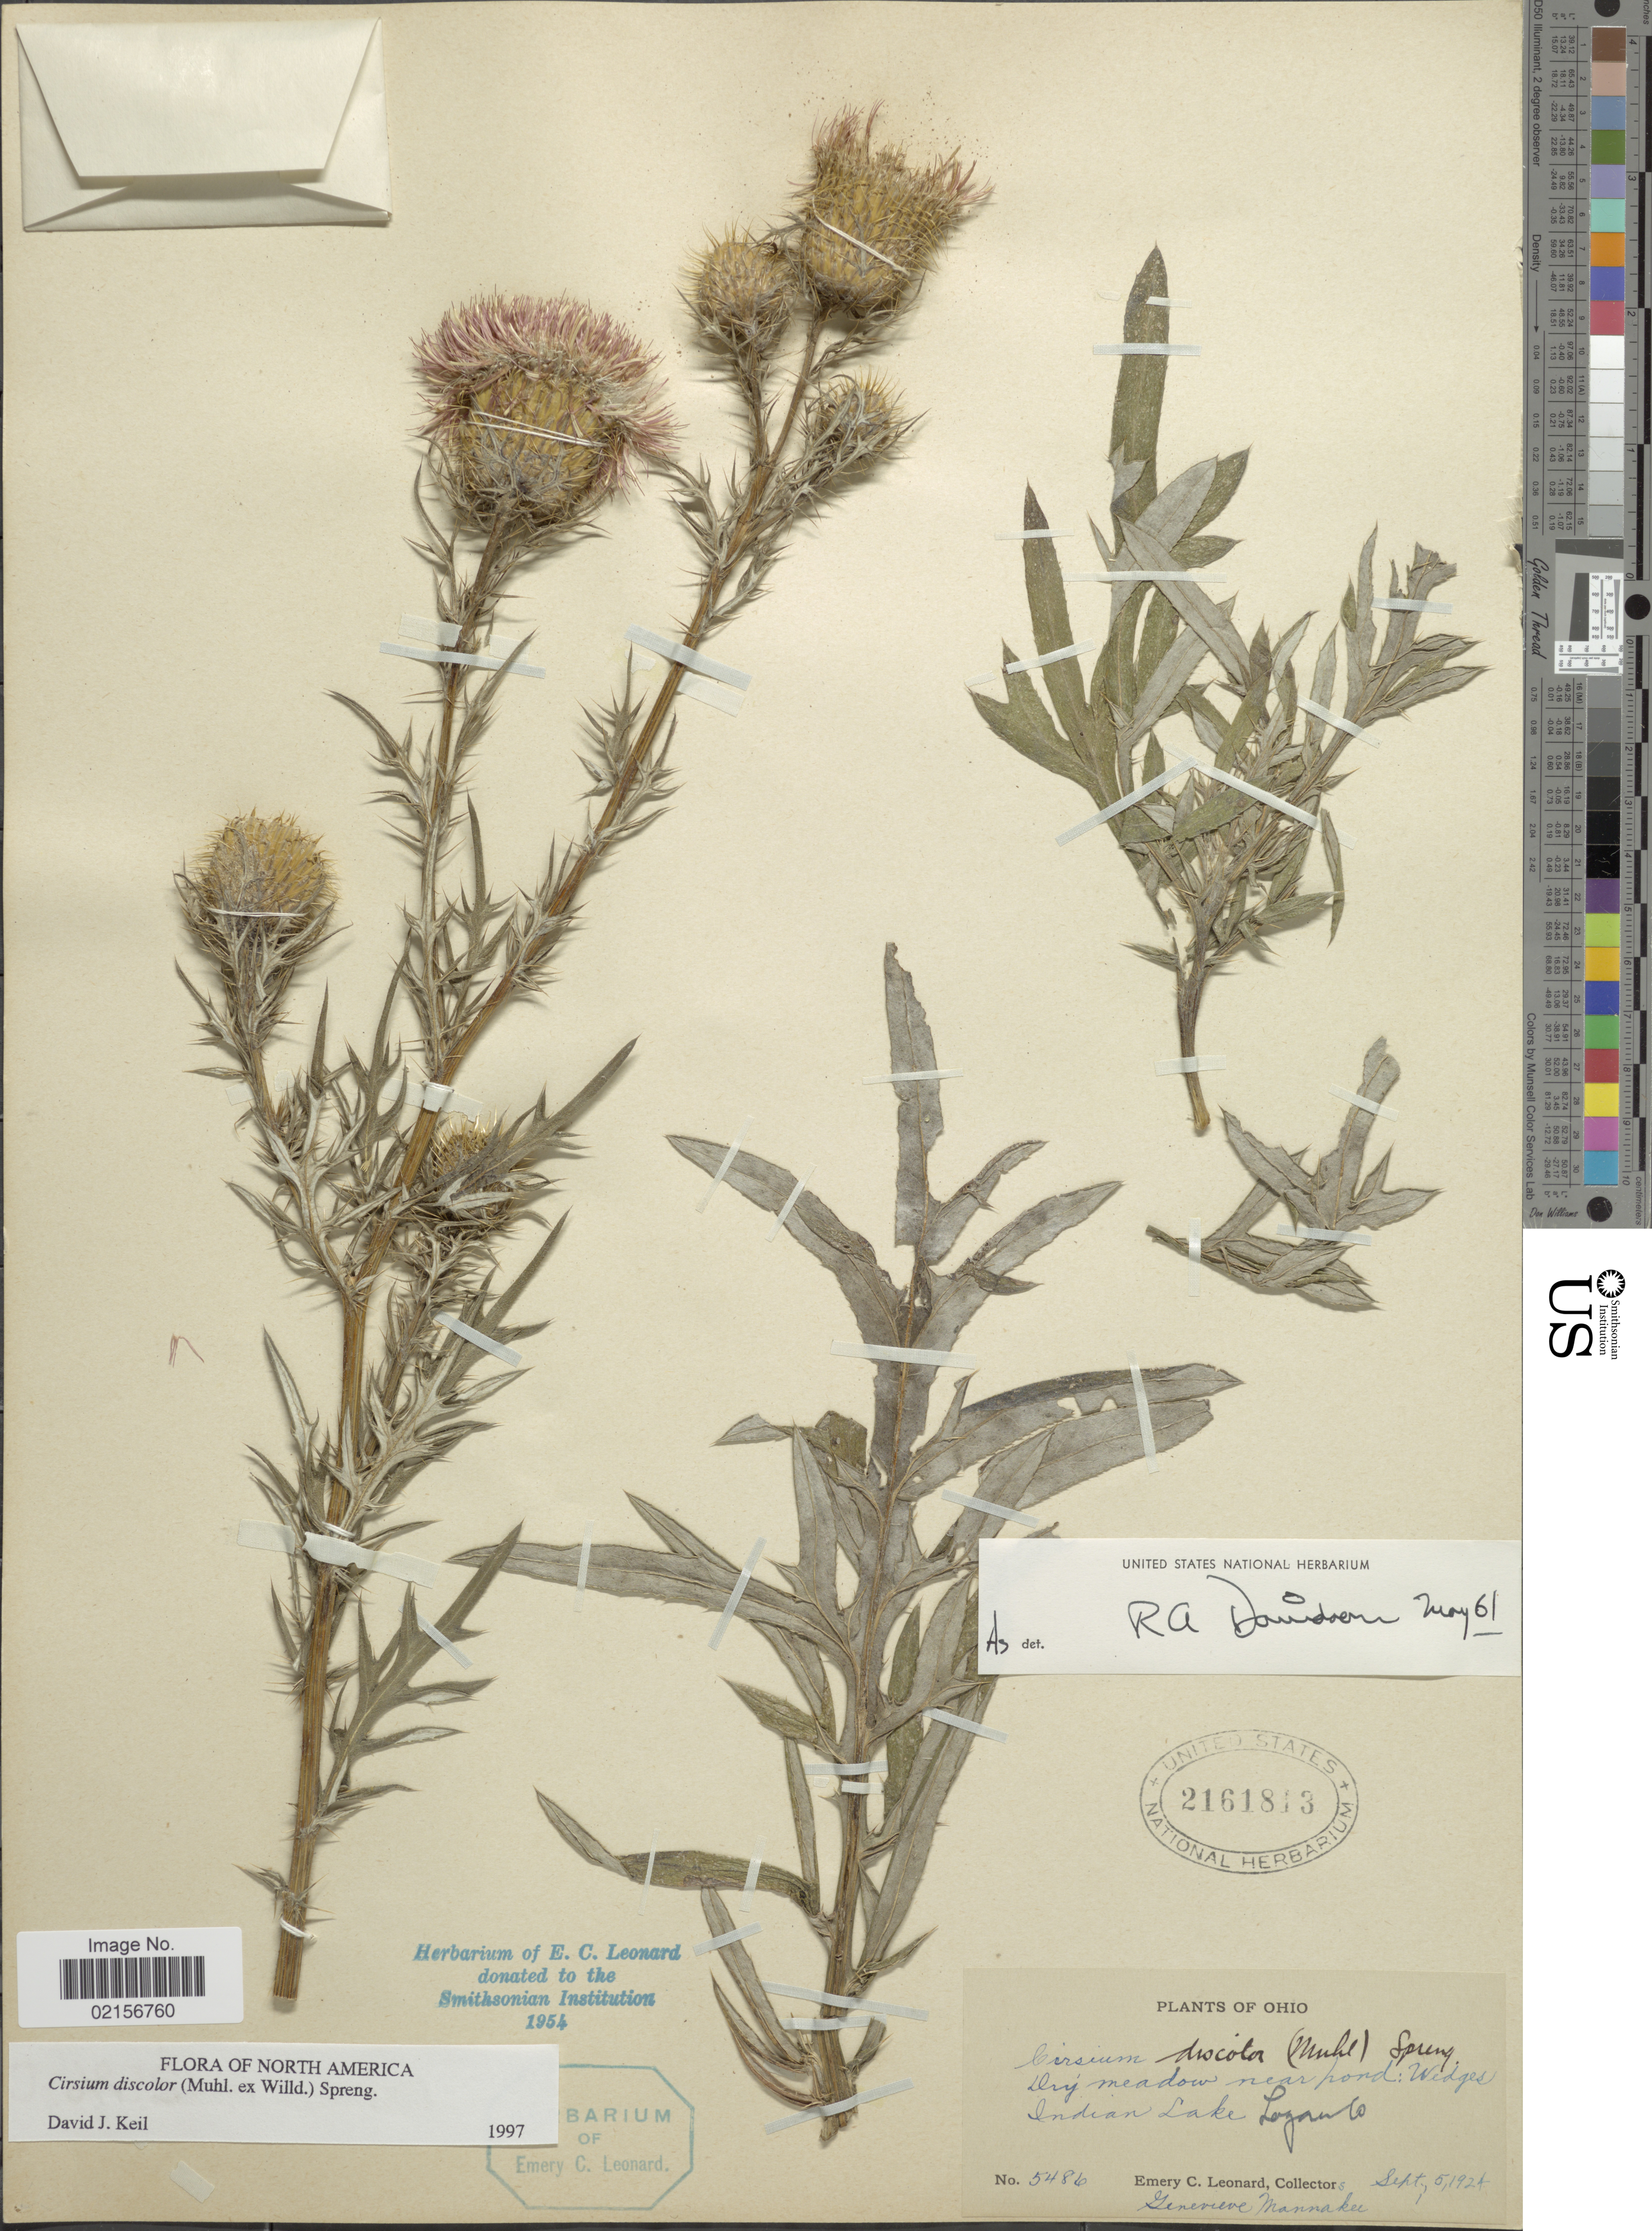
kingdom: Plantae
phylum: Tracheophyta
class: Magnoliopsida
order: Asterales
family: Asteraceae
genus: Cirsium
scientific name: Cirsium discolor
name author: (Muhl. ex Willd.) Spreng.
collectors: E. C. Leonard & G. Mannakee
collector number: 5486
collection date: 1924-09-05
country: United States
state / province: Ohio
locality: Dry meadow near pond; wedges Indian Lake, Logan Co.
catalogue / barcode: US 2161813